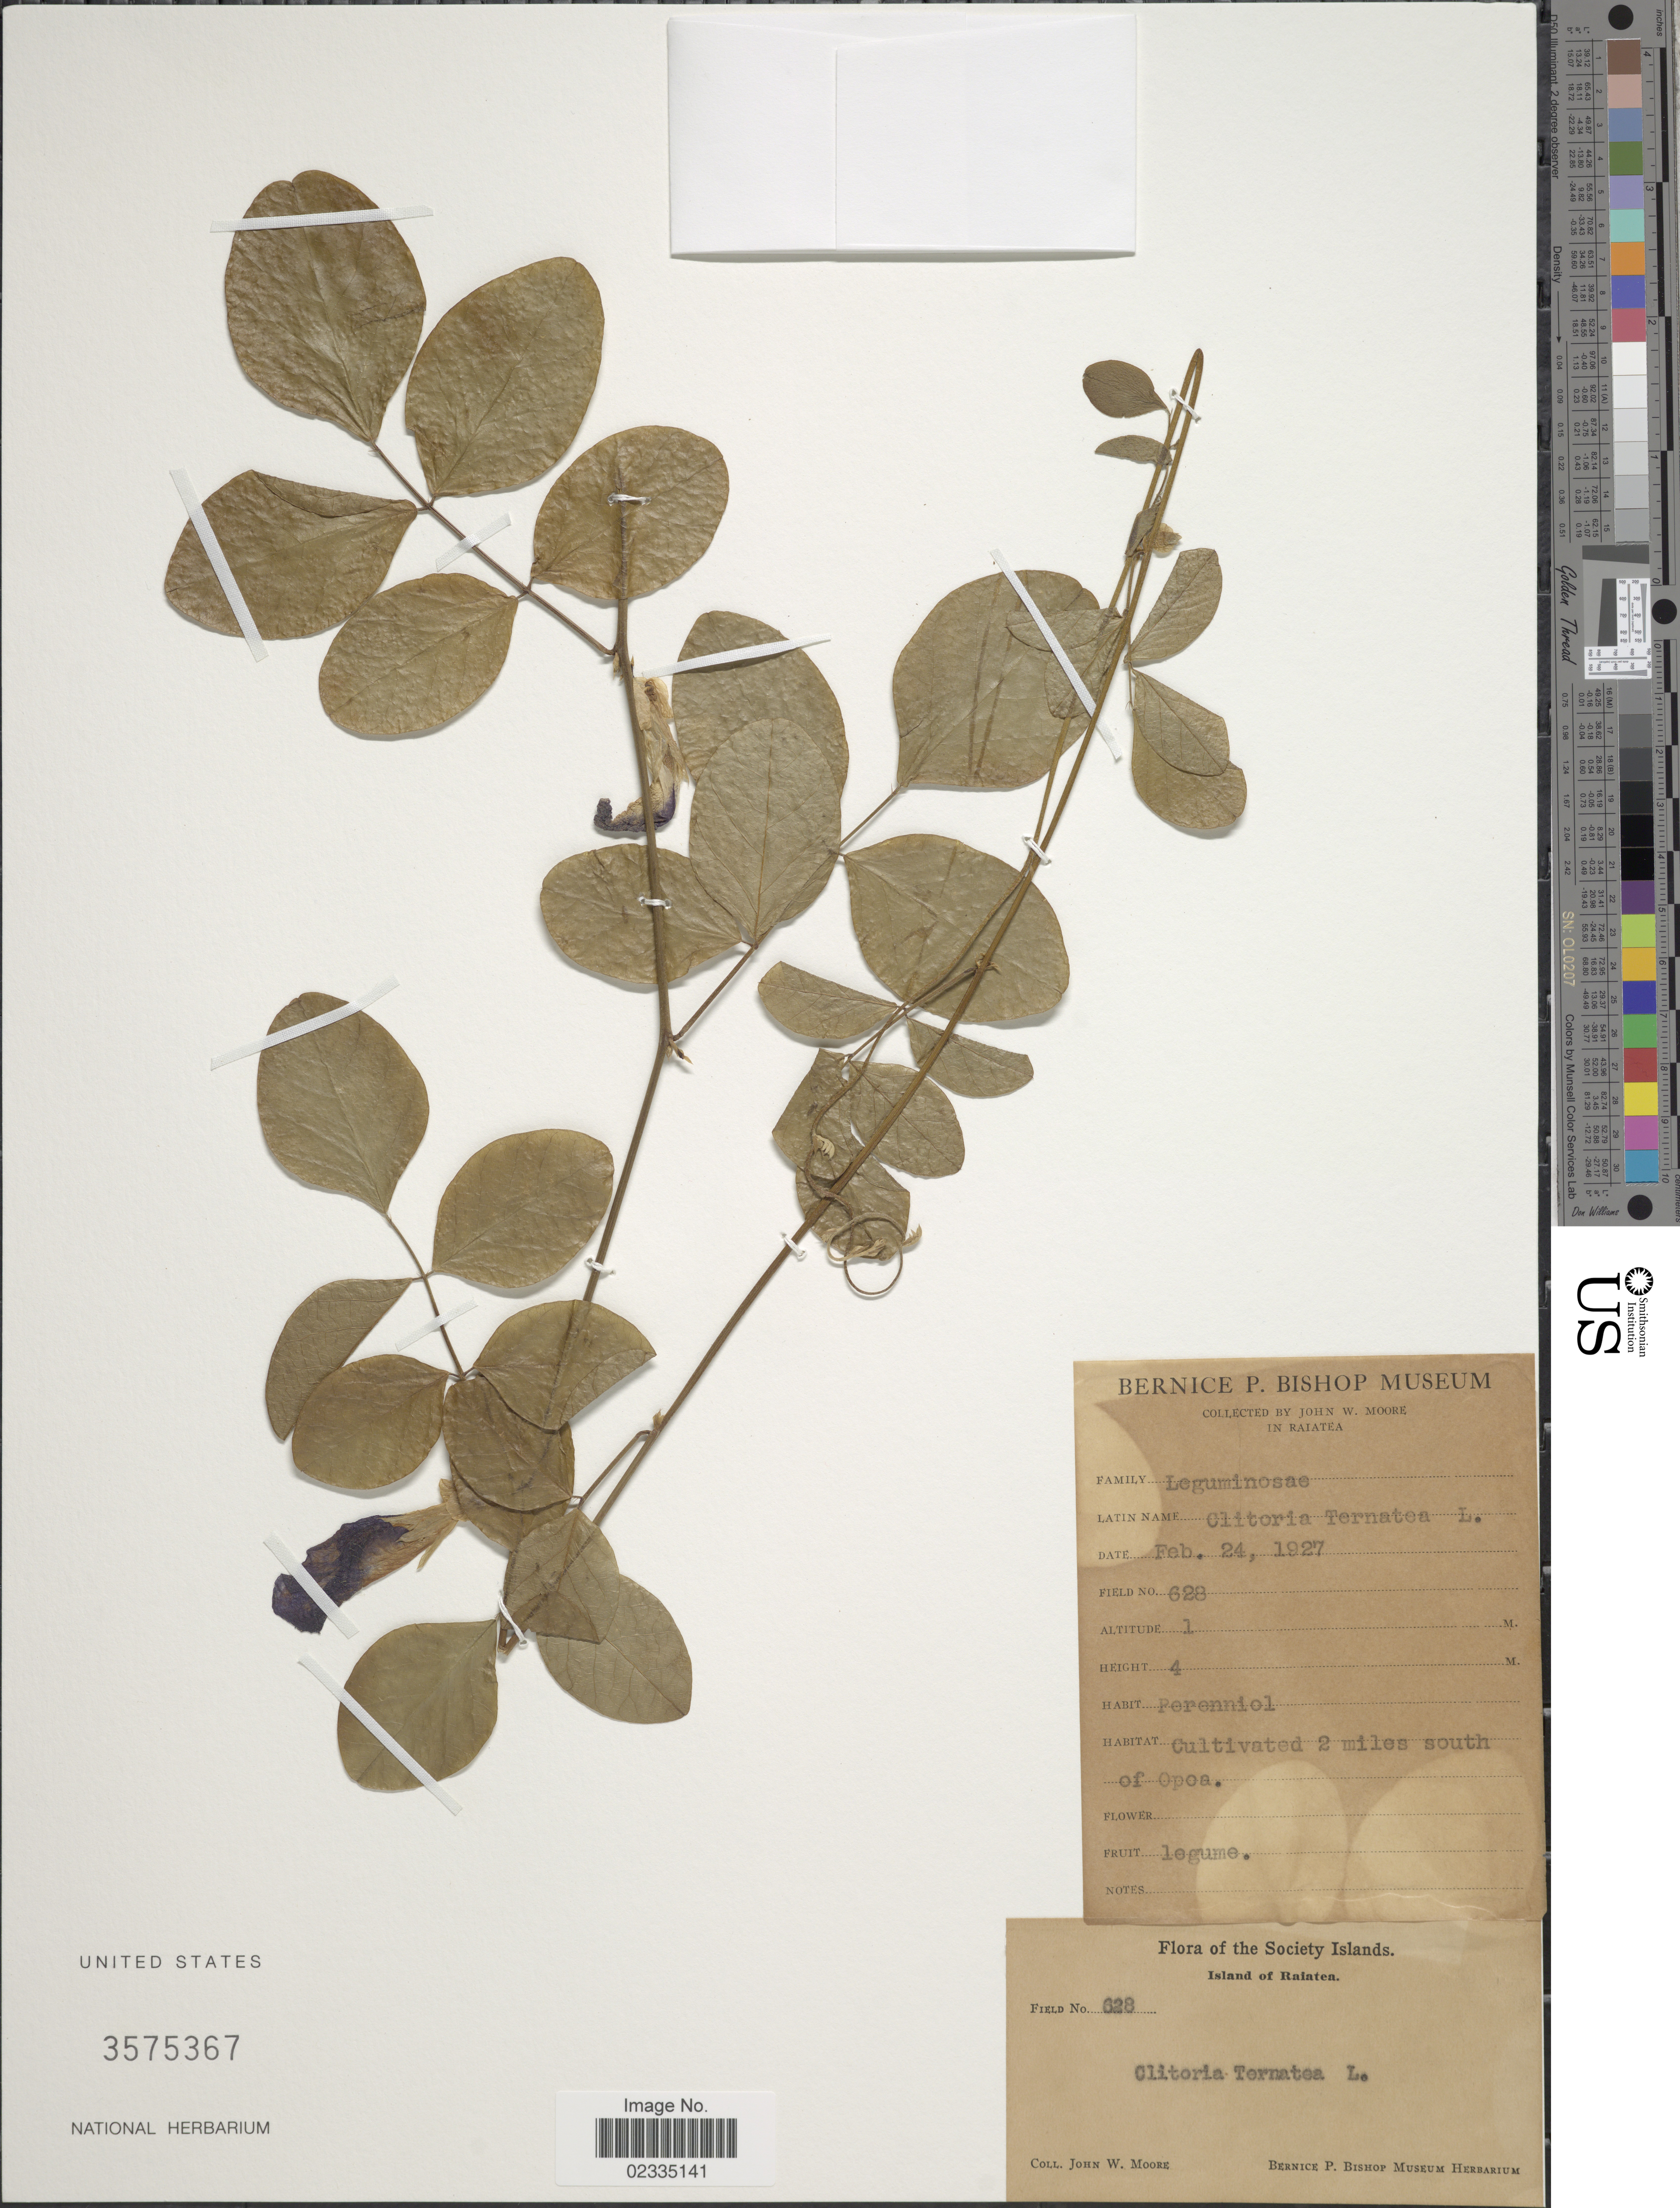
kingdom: Plantae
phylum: Tracheophyta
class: Magnoliopsida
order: Fabales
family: Fabaceae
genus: Clitoria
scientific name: Clitoria ternatea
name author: L.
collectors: J. Moore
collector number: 628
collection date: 1927-02-24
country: French Polynesia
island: Raiatea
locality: Cultivated 2 miles south of Opoa, The Society Islands, Island of Raiatea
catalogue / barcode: US 3575367